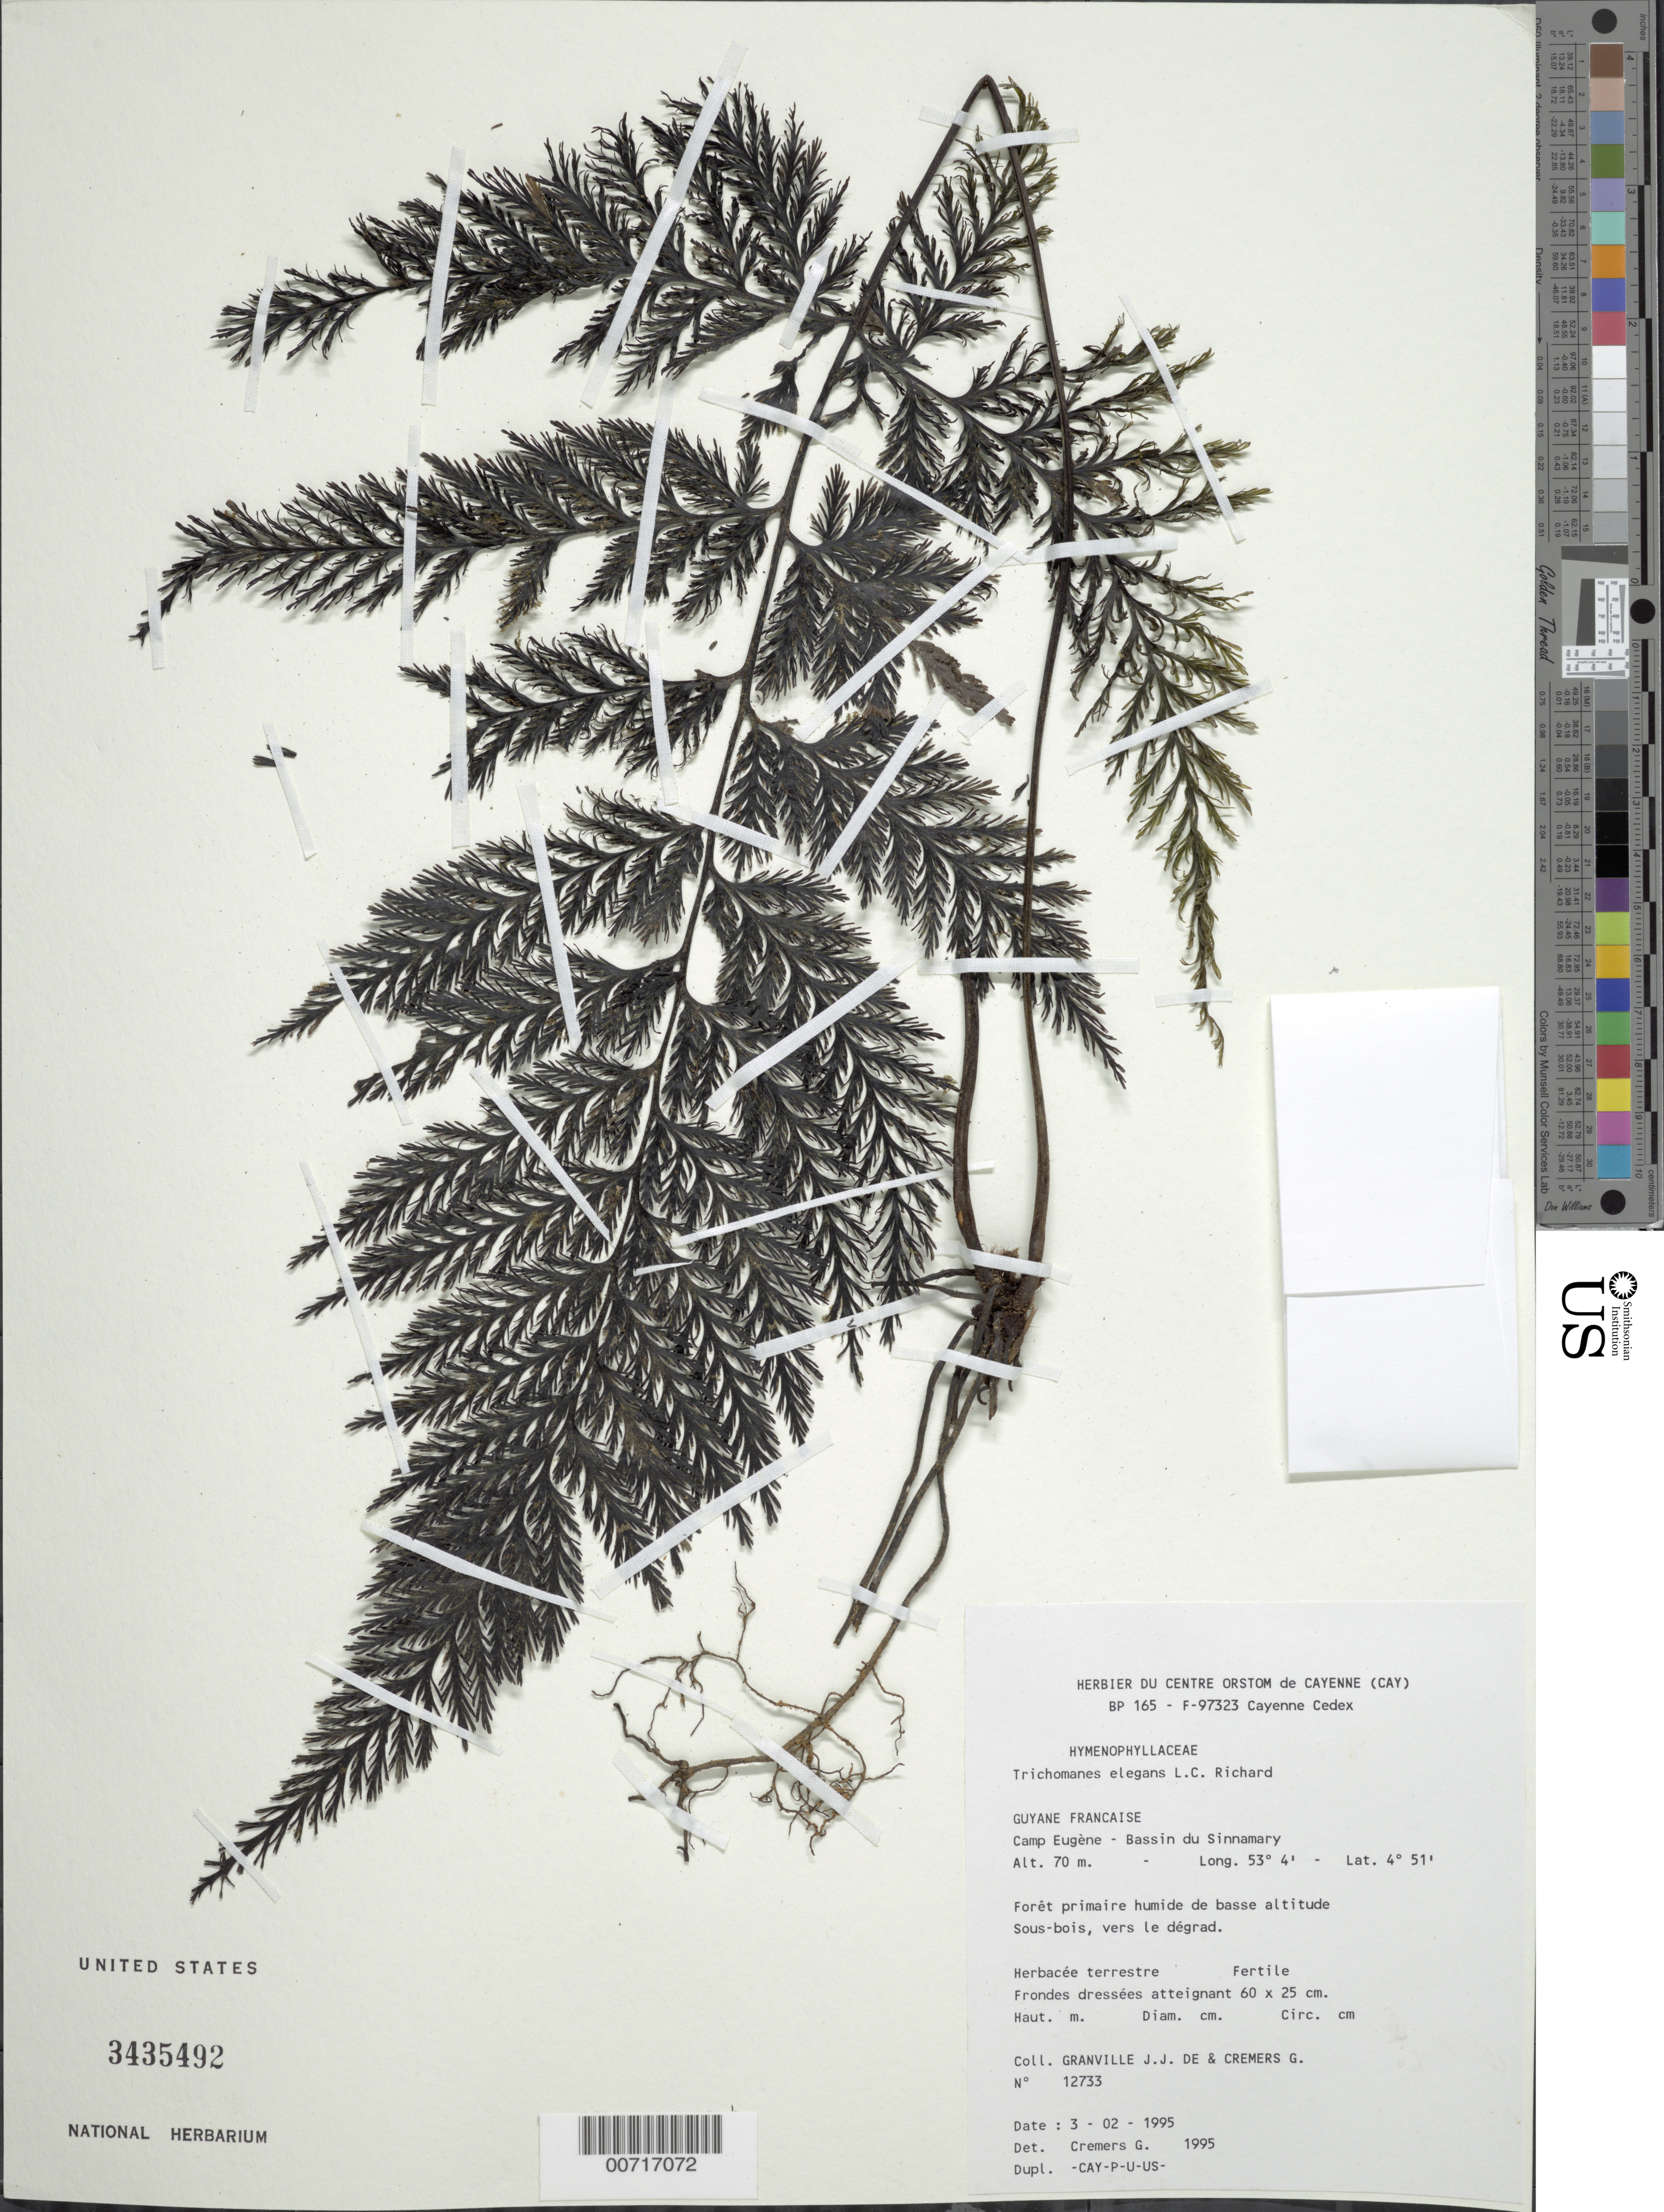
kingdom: Plantae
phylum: Tracheophyta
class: Polypodiopsida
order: Hymenophyllales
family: Hymenophyllaceae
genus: Trichomanes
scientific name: Trichomanes elegans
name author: Rich.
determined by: Cremers, Georges A.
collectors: J.-J. de Granville & G. Cremers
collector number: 12733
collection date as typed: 3-Feb-95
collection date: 1995-02-03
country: French Guiana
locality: Camp Eugène, Bassin du Sinnamary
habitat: Low primary humid forest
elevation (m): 70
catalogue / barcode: US 3435492